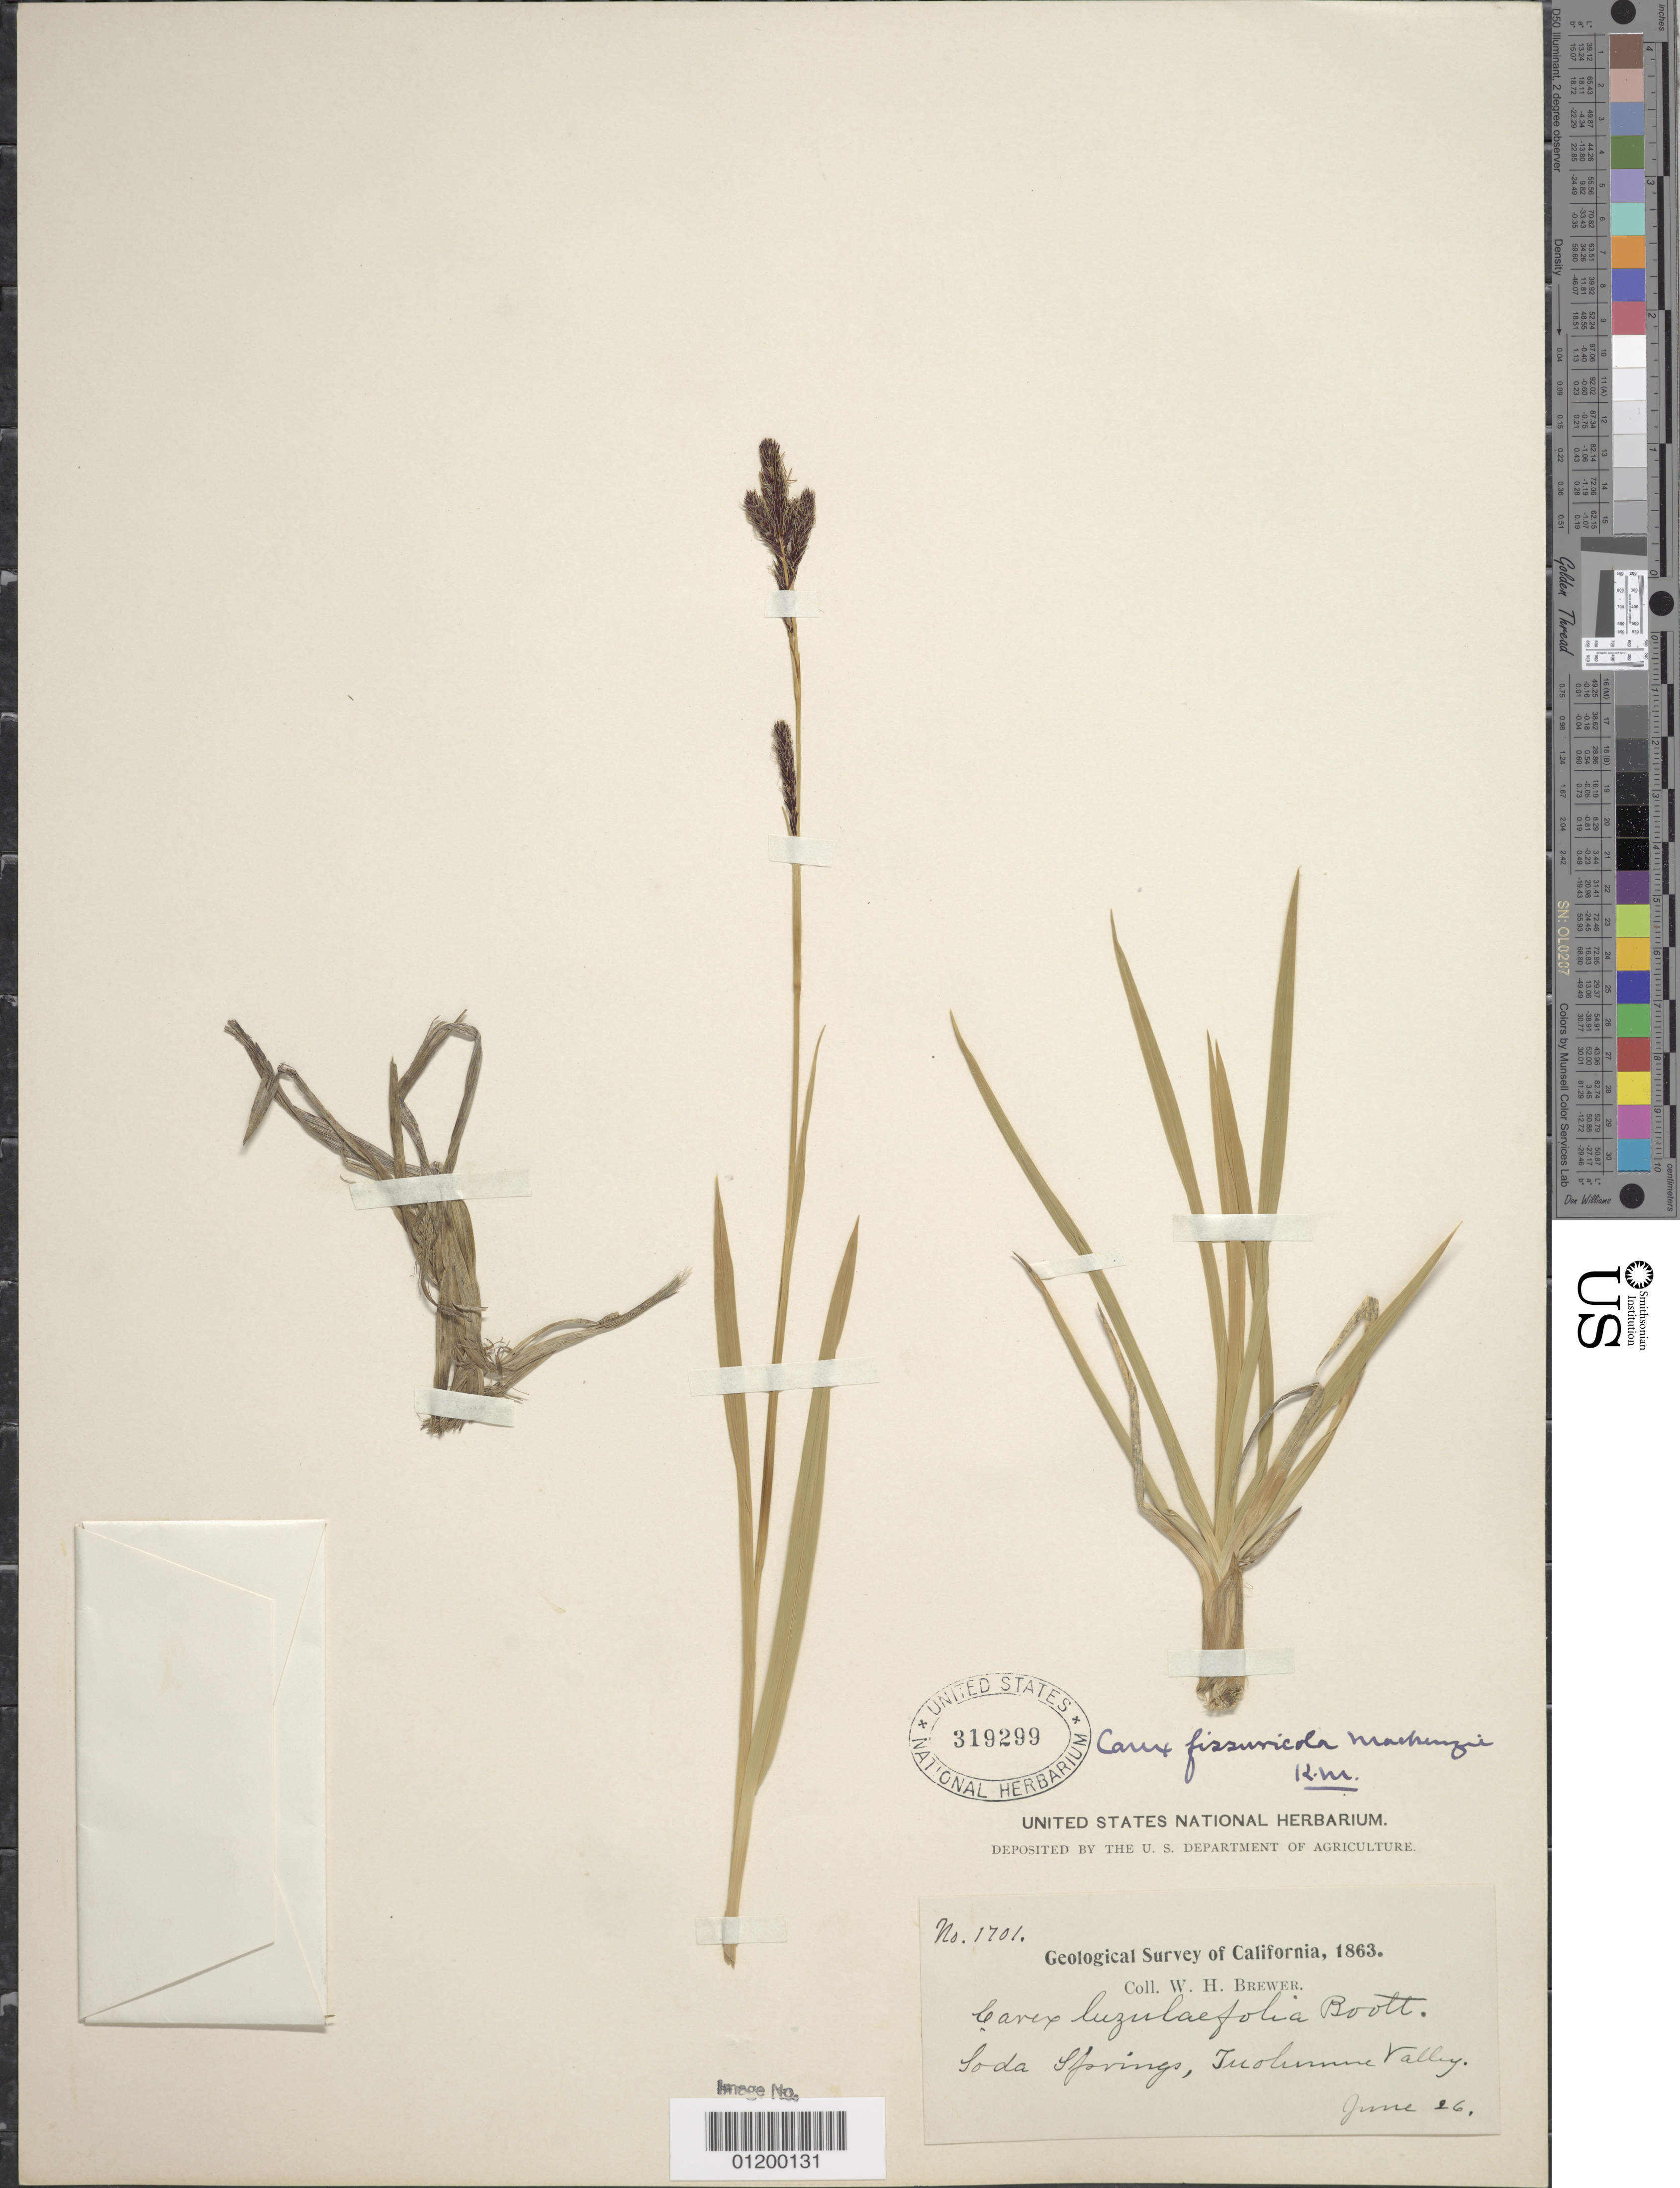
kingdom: Plantae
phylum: Tracheophyta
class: Liliopsida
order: Poales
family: Cyperaceae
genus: Carex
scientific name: Carex fissuricola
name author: Mack.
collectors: W. H. Brewer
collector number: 1701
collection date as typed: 26 Jun 1863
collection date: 1863-06-26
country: United States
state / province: California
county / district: Tuolumne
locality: Soda Springs, Tuolumne Valley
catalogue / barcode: US 319299